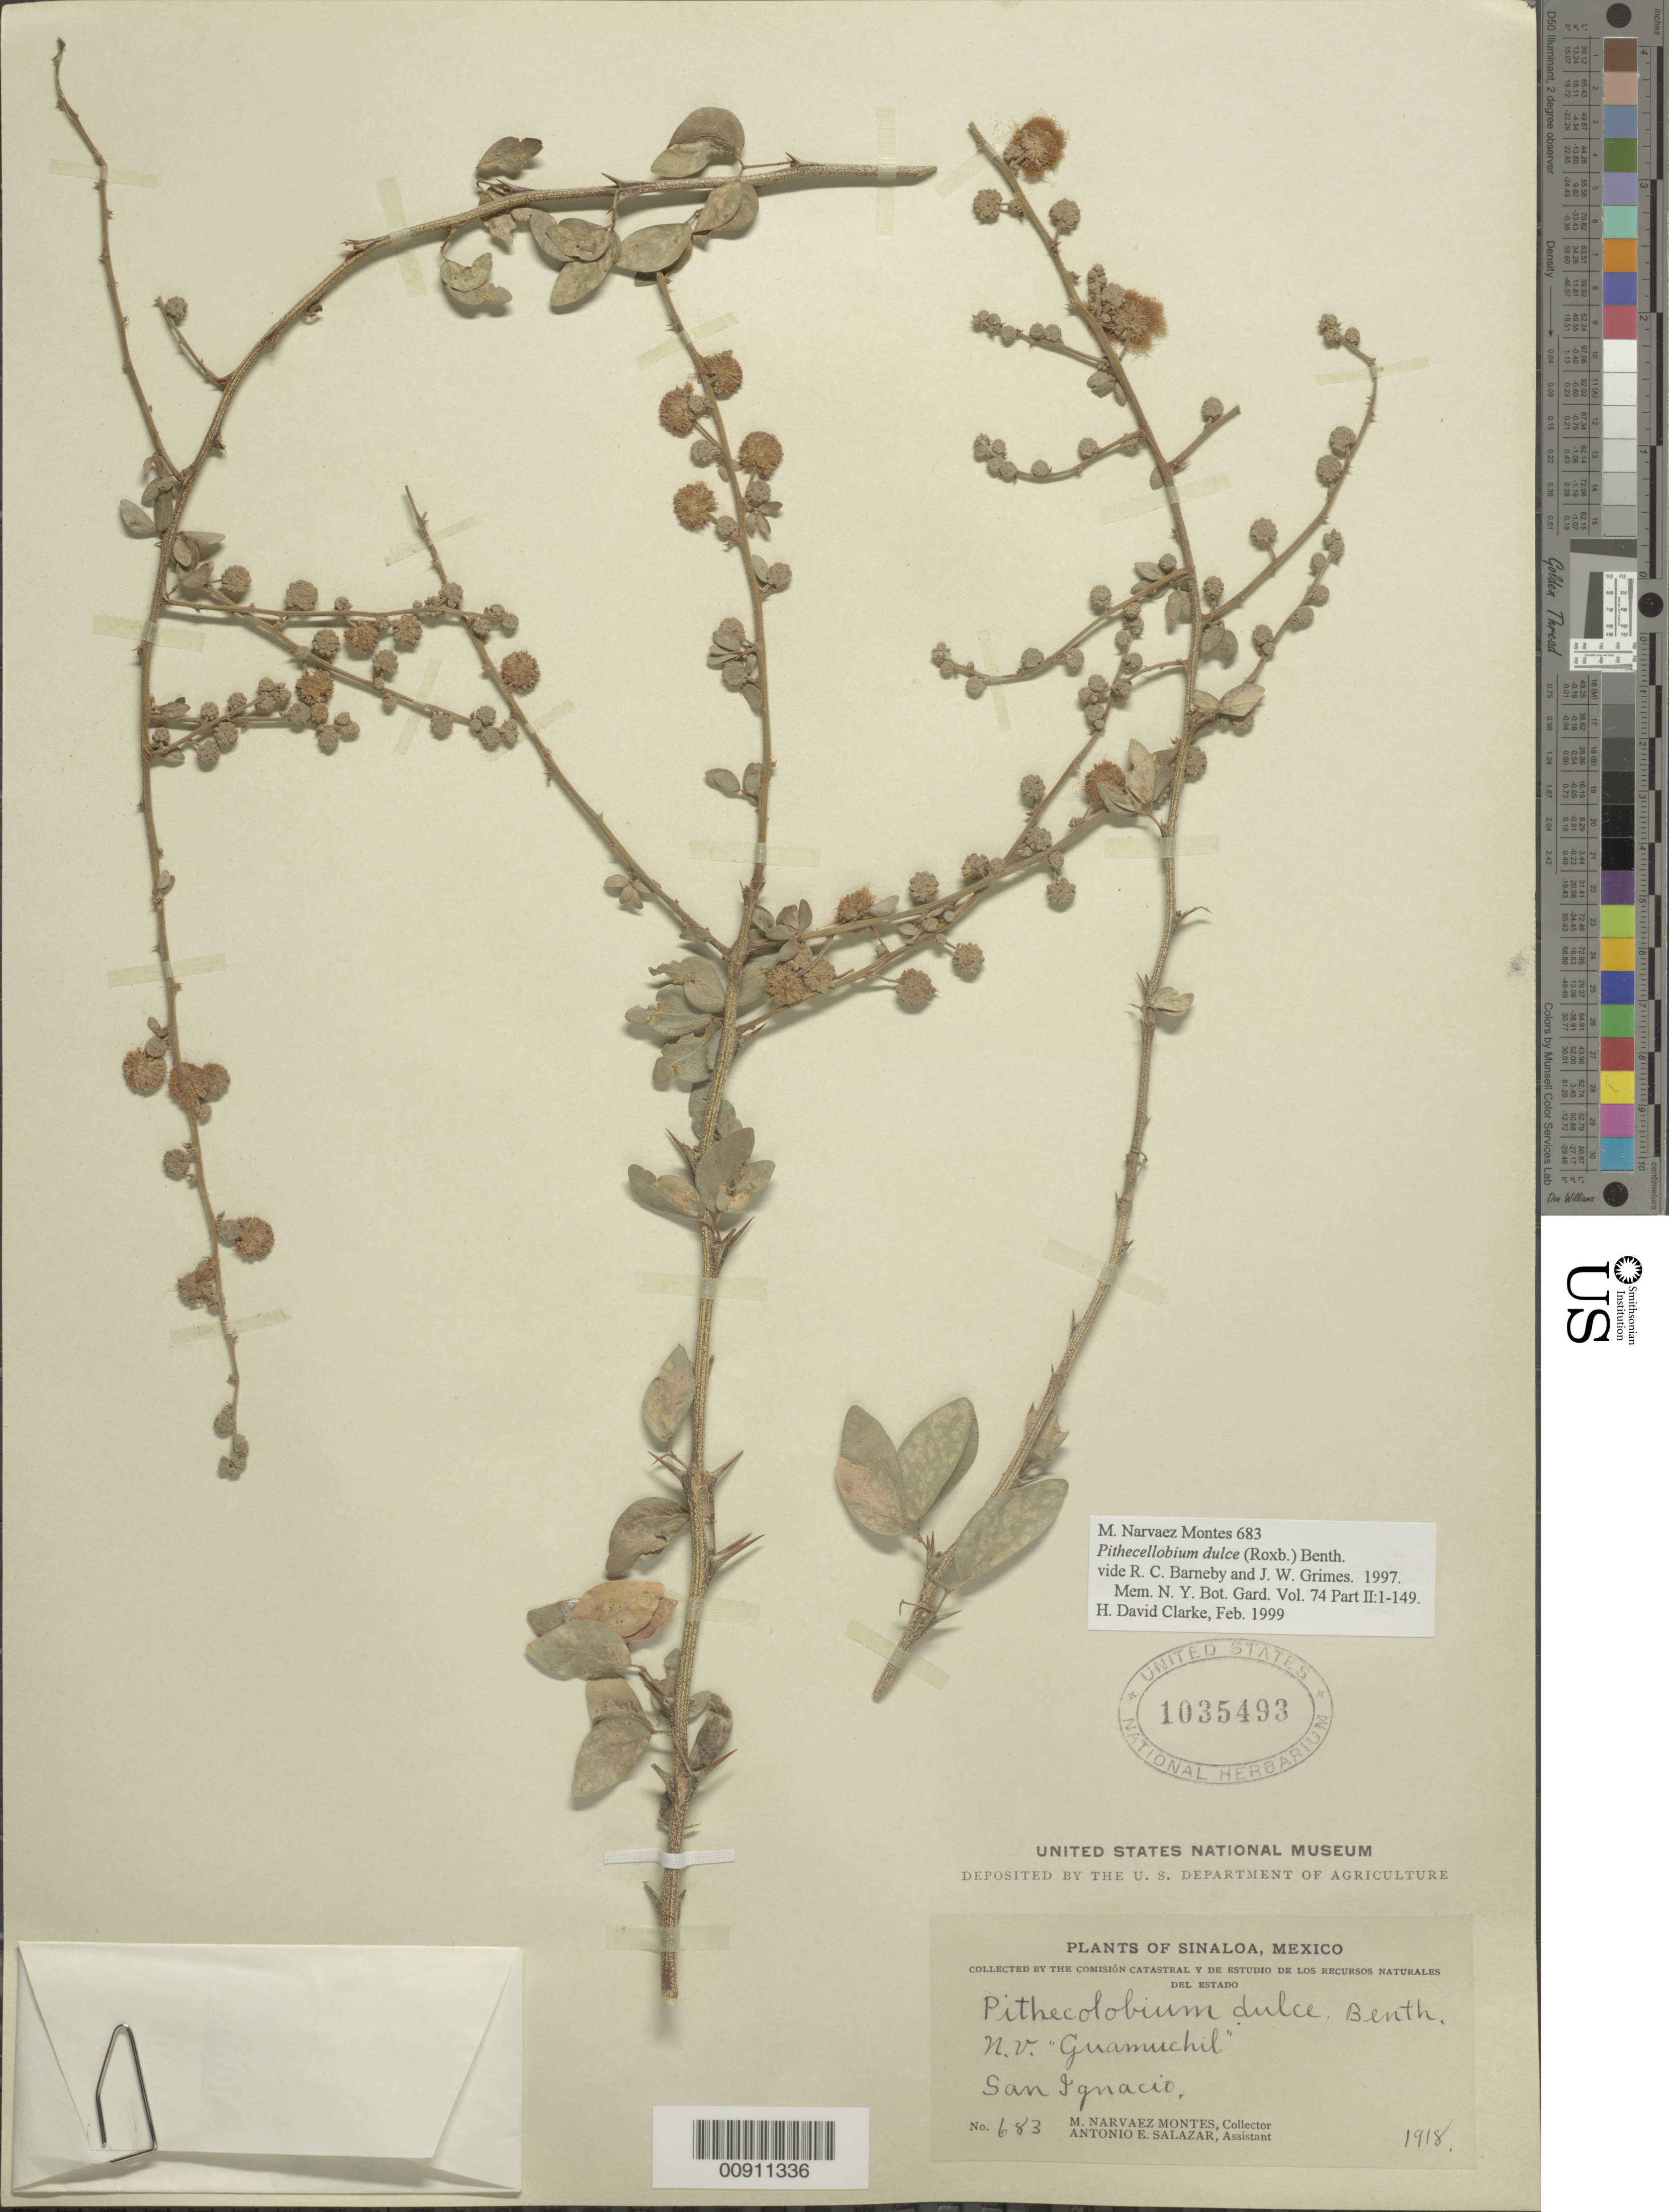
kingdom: Plantae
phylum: Tracheophyta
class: Magnoliopsida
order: Fabales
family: Fabaceae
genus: Pithecellobium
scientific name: Pithecellobium dulce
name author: (Roxb.) Benth.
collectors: M. Narvaez-Montes & A. E. Salazar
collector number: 683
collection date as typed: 1918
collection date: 1918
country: Mexico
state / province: Sinaloa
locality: San Ignacio, Sinaloa.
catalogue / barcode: US 1035493